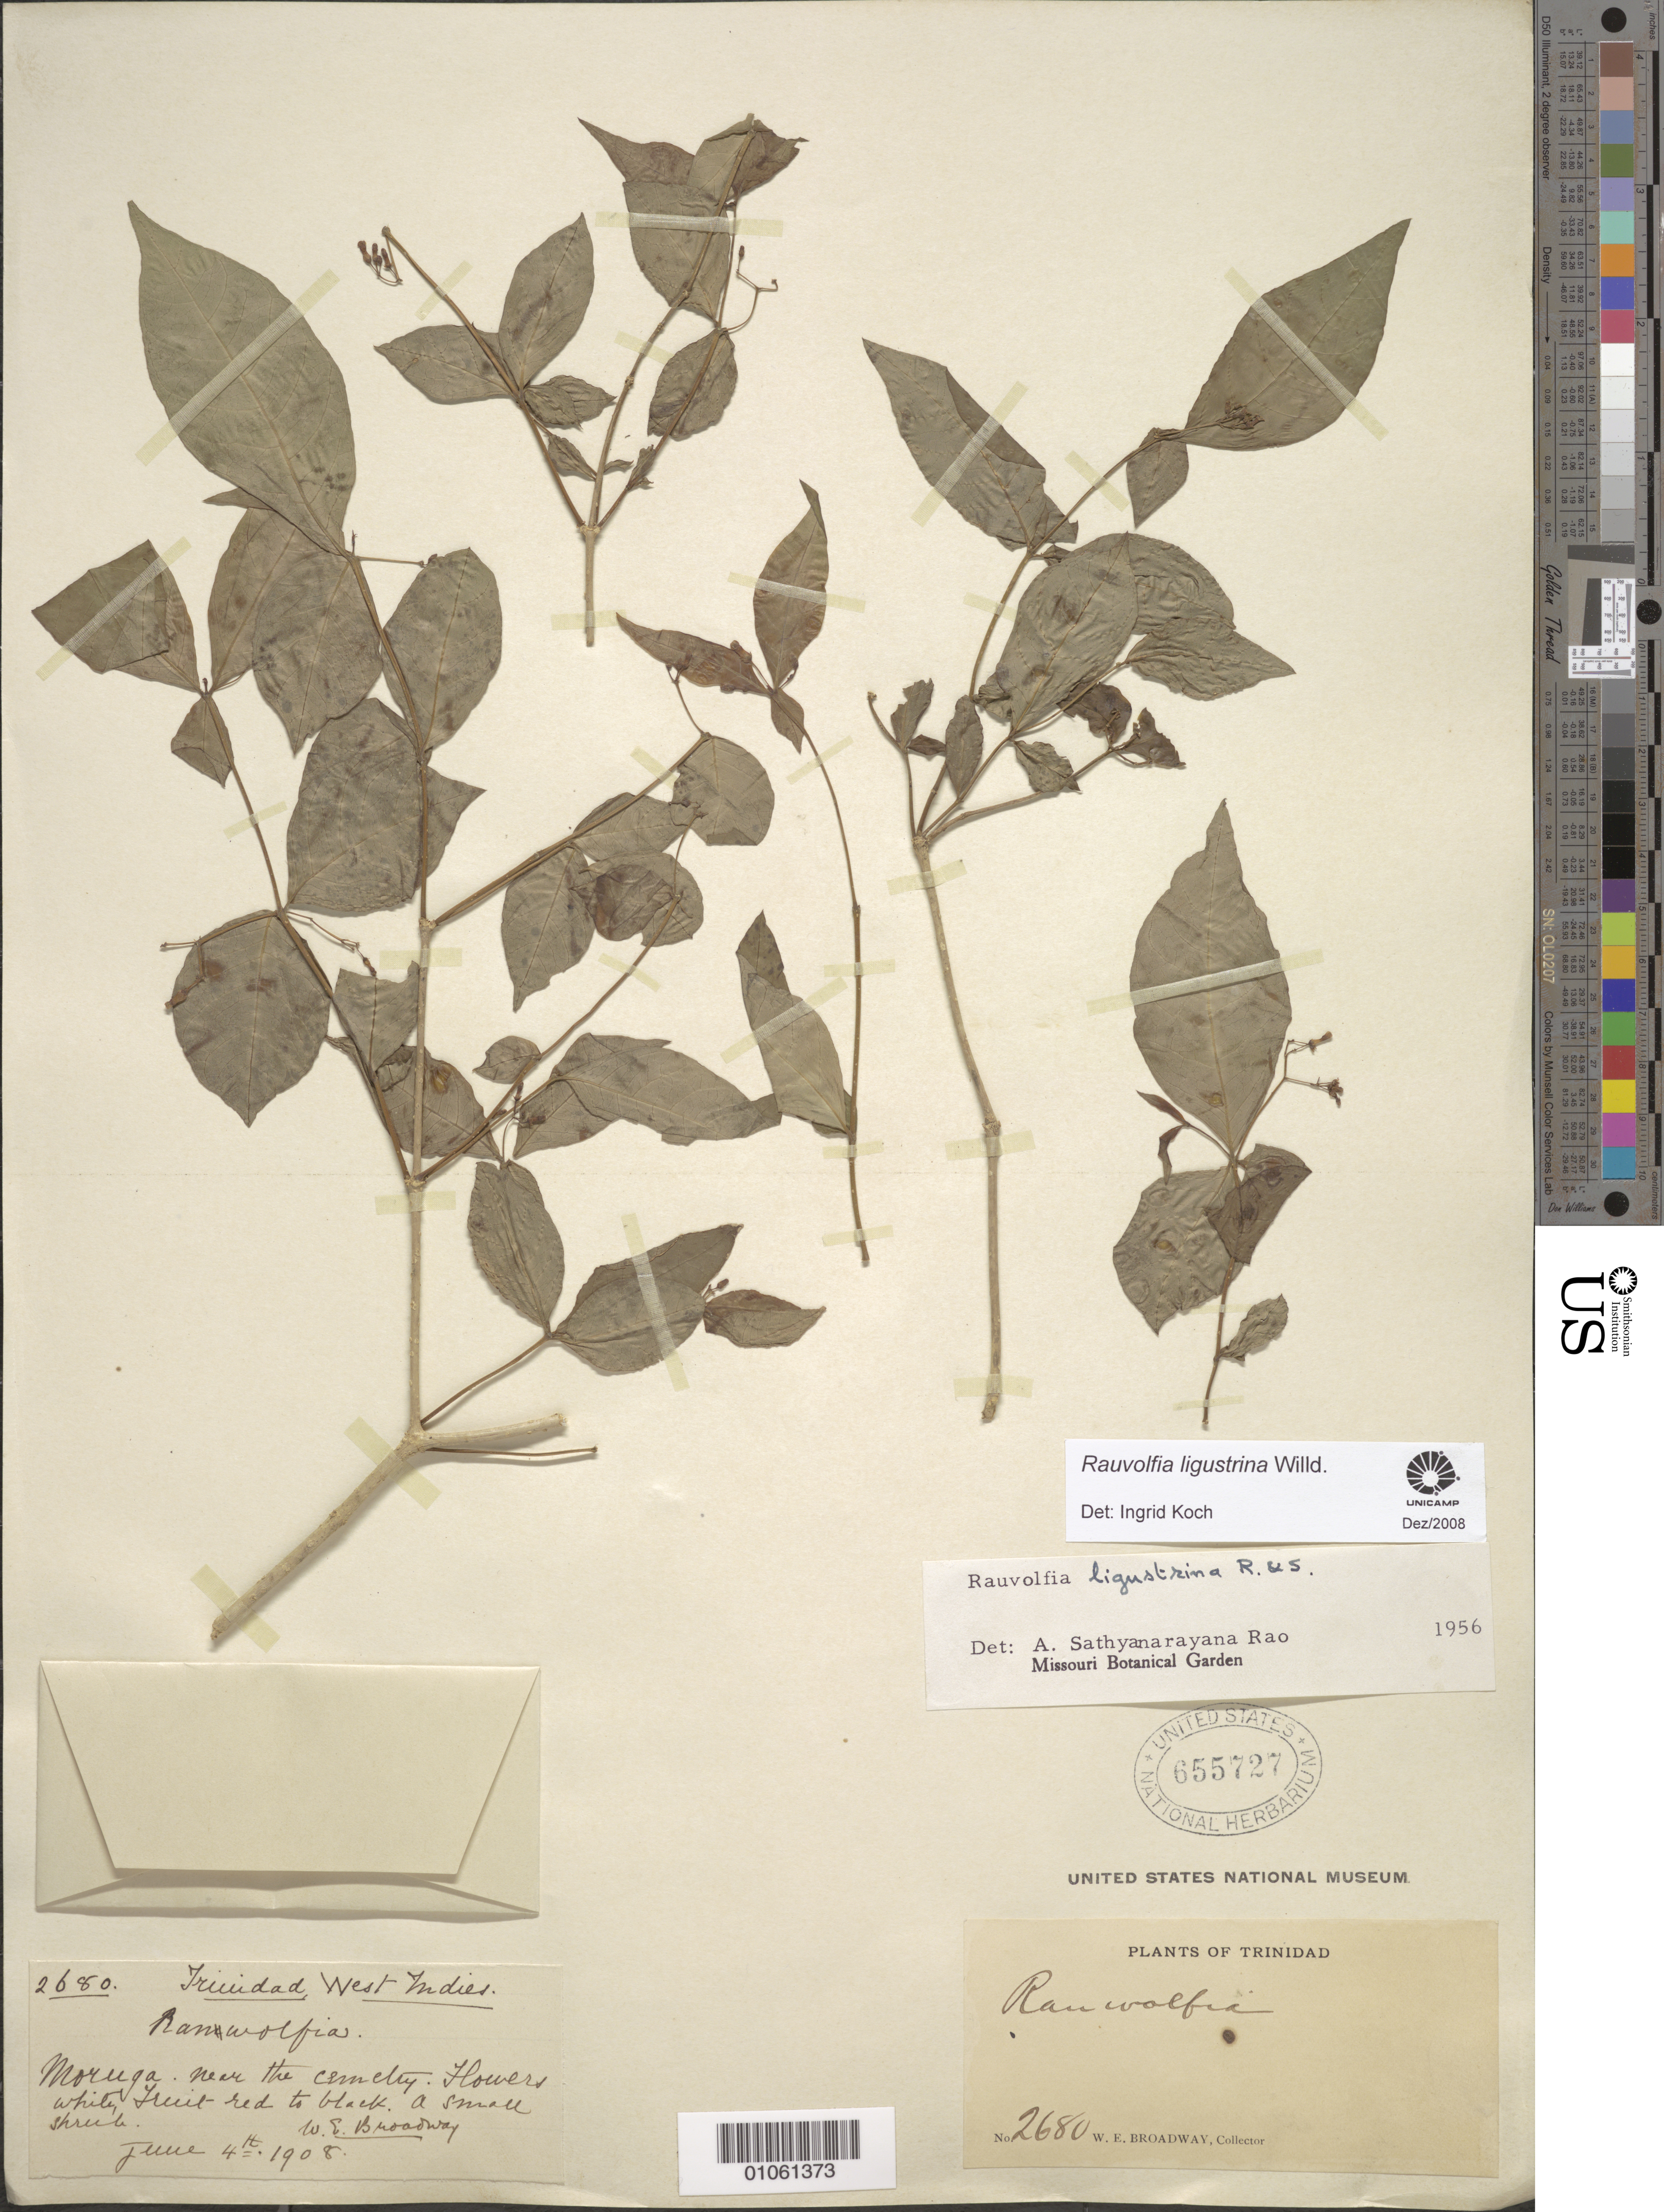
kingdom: Plantae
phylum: Tracheophyta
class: Magnoliopsida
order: Gentianales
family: Apocynaceae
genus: Rauvolfia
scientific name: Rauvolfia ligustrina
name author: Willd. ex Roem. & Schult.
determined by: Koch, I.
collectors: W. E. Broadway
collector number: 2680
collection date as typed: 04 Jun 1908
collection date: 1908-06-04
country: Trinidad and Tobago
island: Trinidad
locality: Moruga, near the cemetery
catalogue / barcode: US 655727